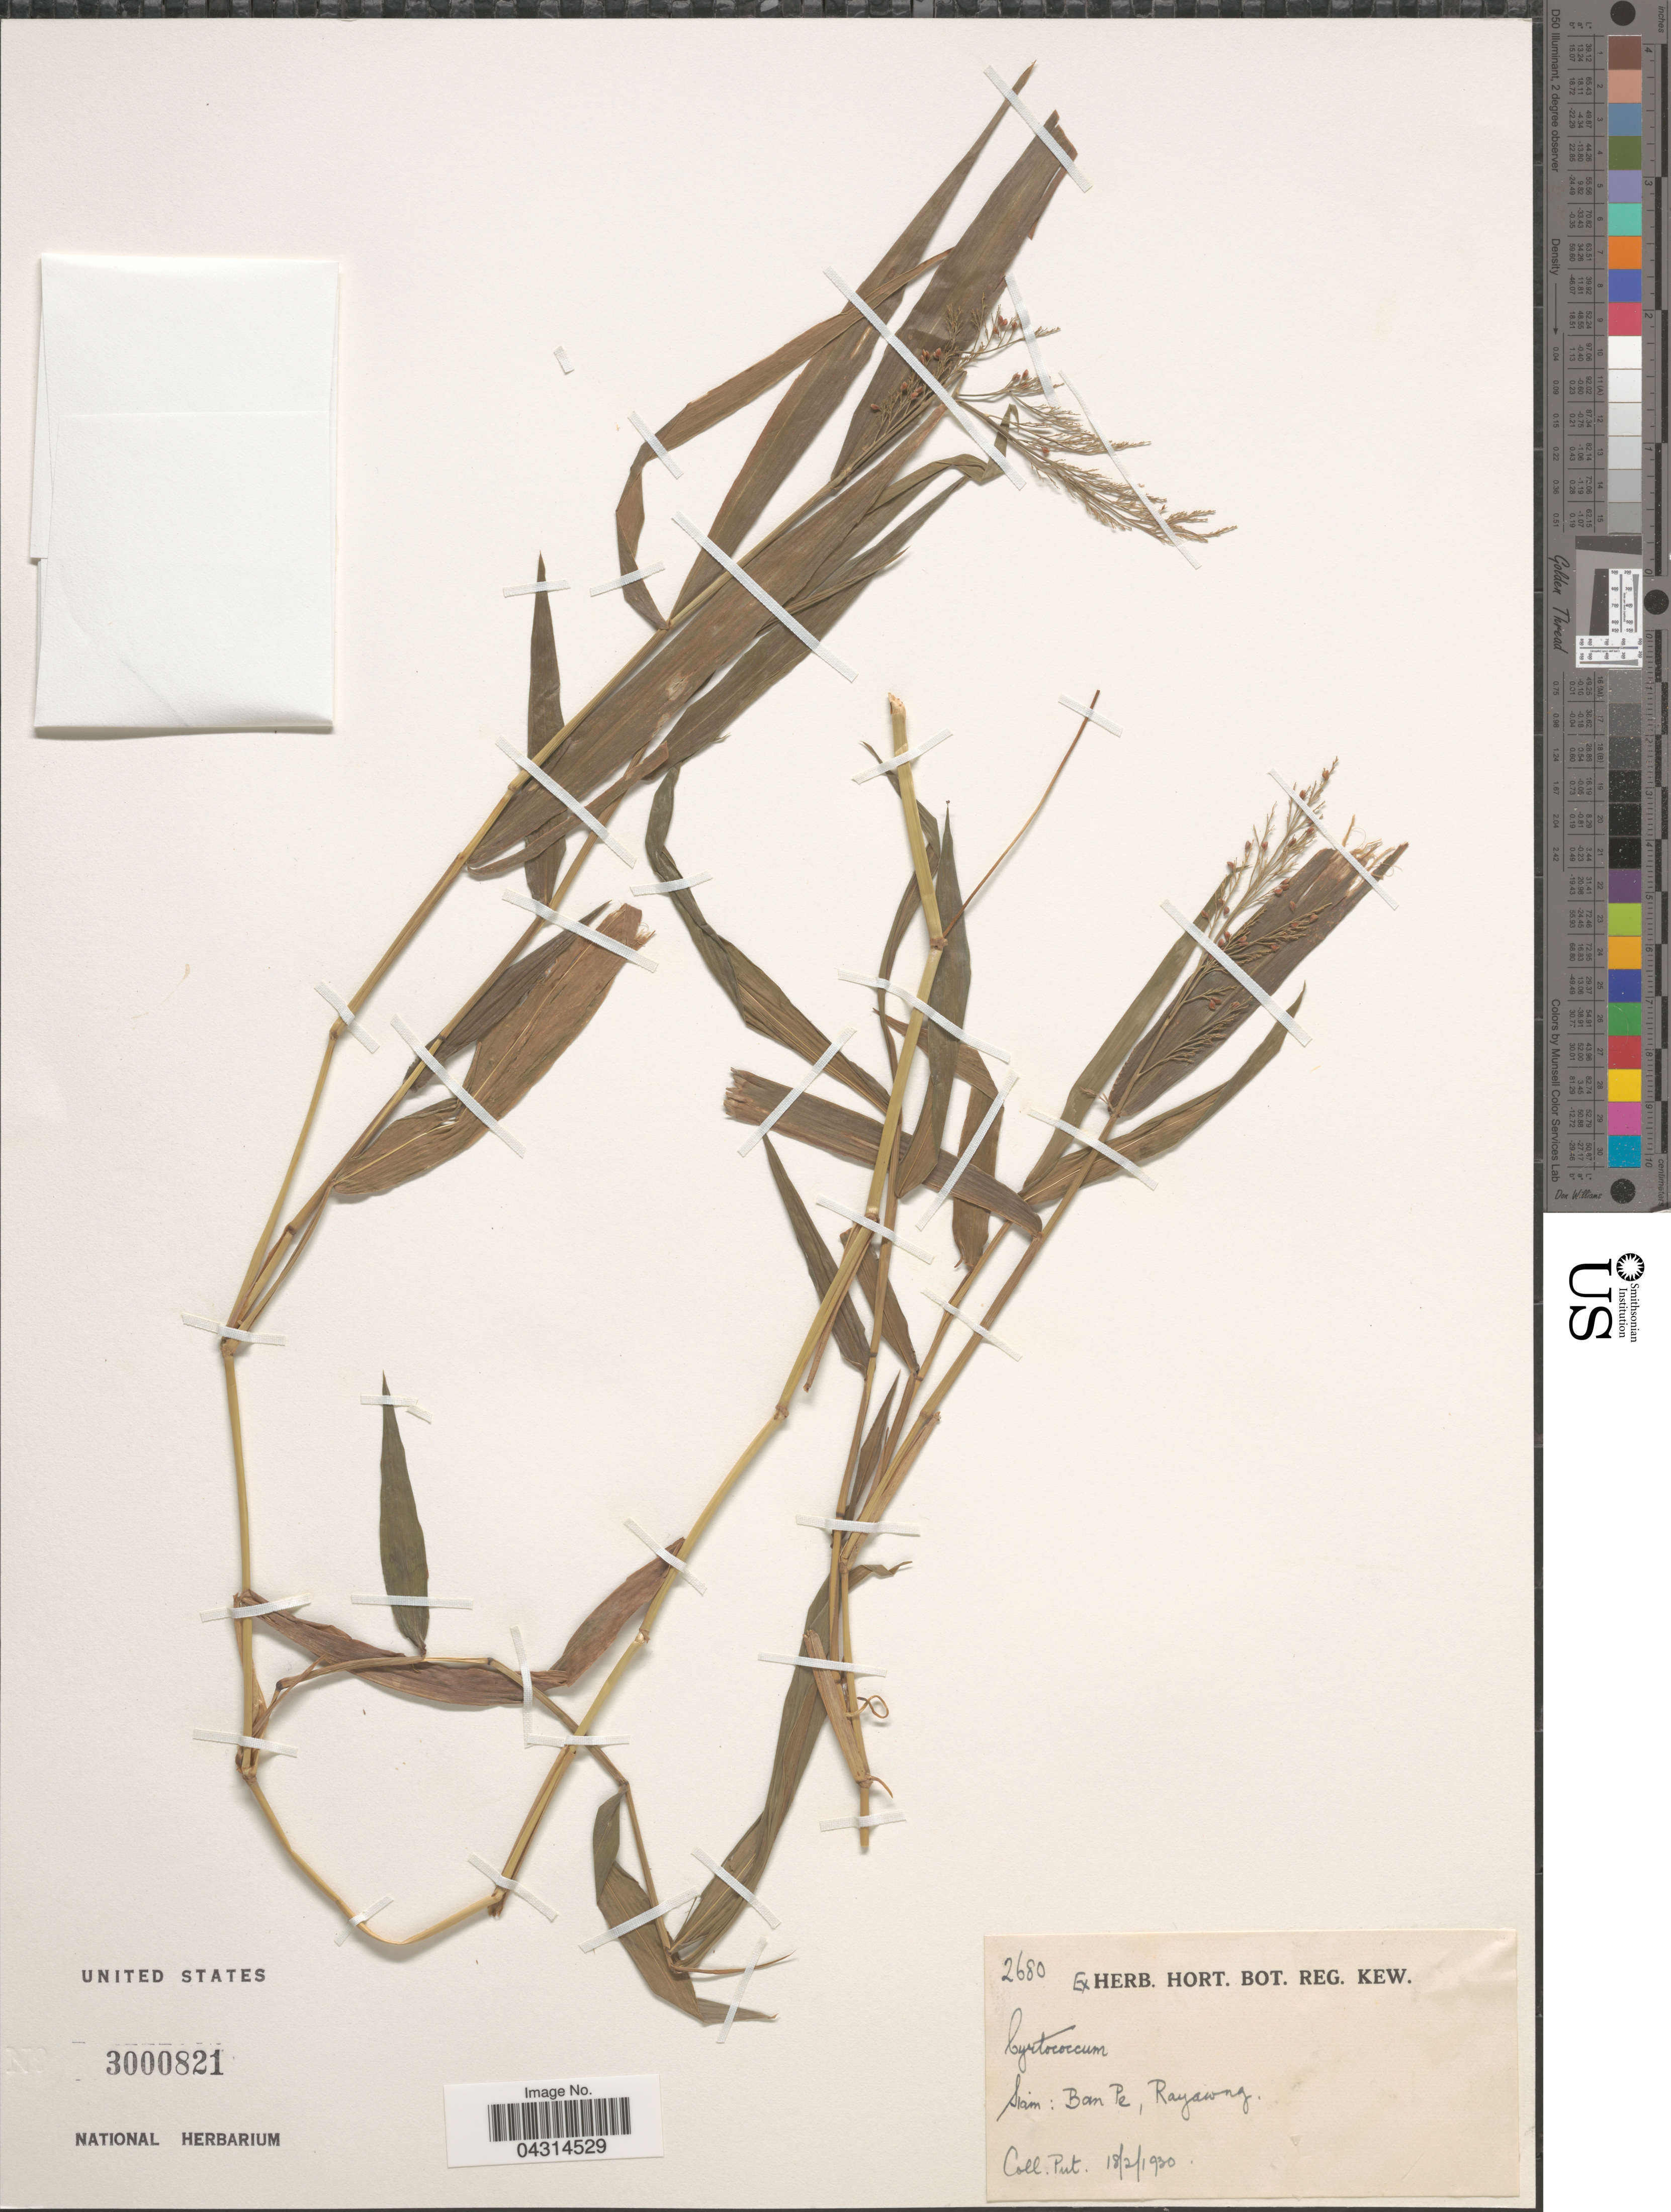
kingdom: Plantae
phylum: Tracheophyta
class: Liliopsida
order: Poales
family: Poaceae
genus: Cyrtococcum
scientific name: Cyrtococcum sp.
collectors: -. Put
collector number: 2680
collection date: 1930-02-18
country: Thailand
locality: Siam: Ban Pe, Rayawng.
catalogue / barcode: US 3000821